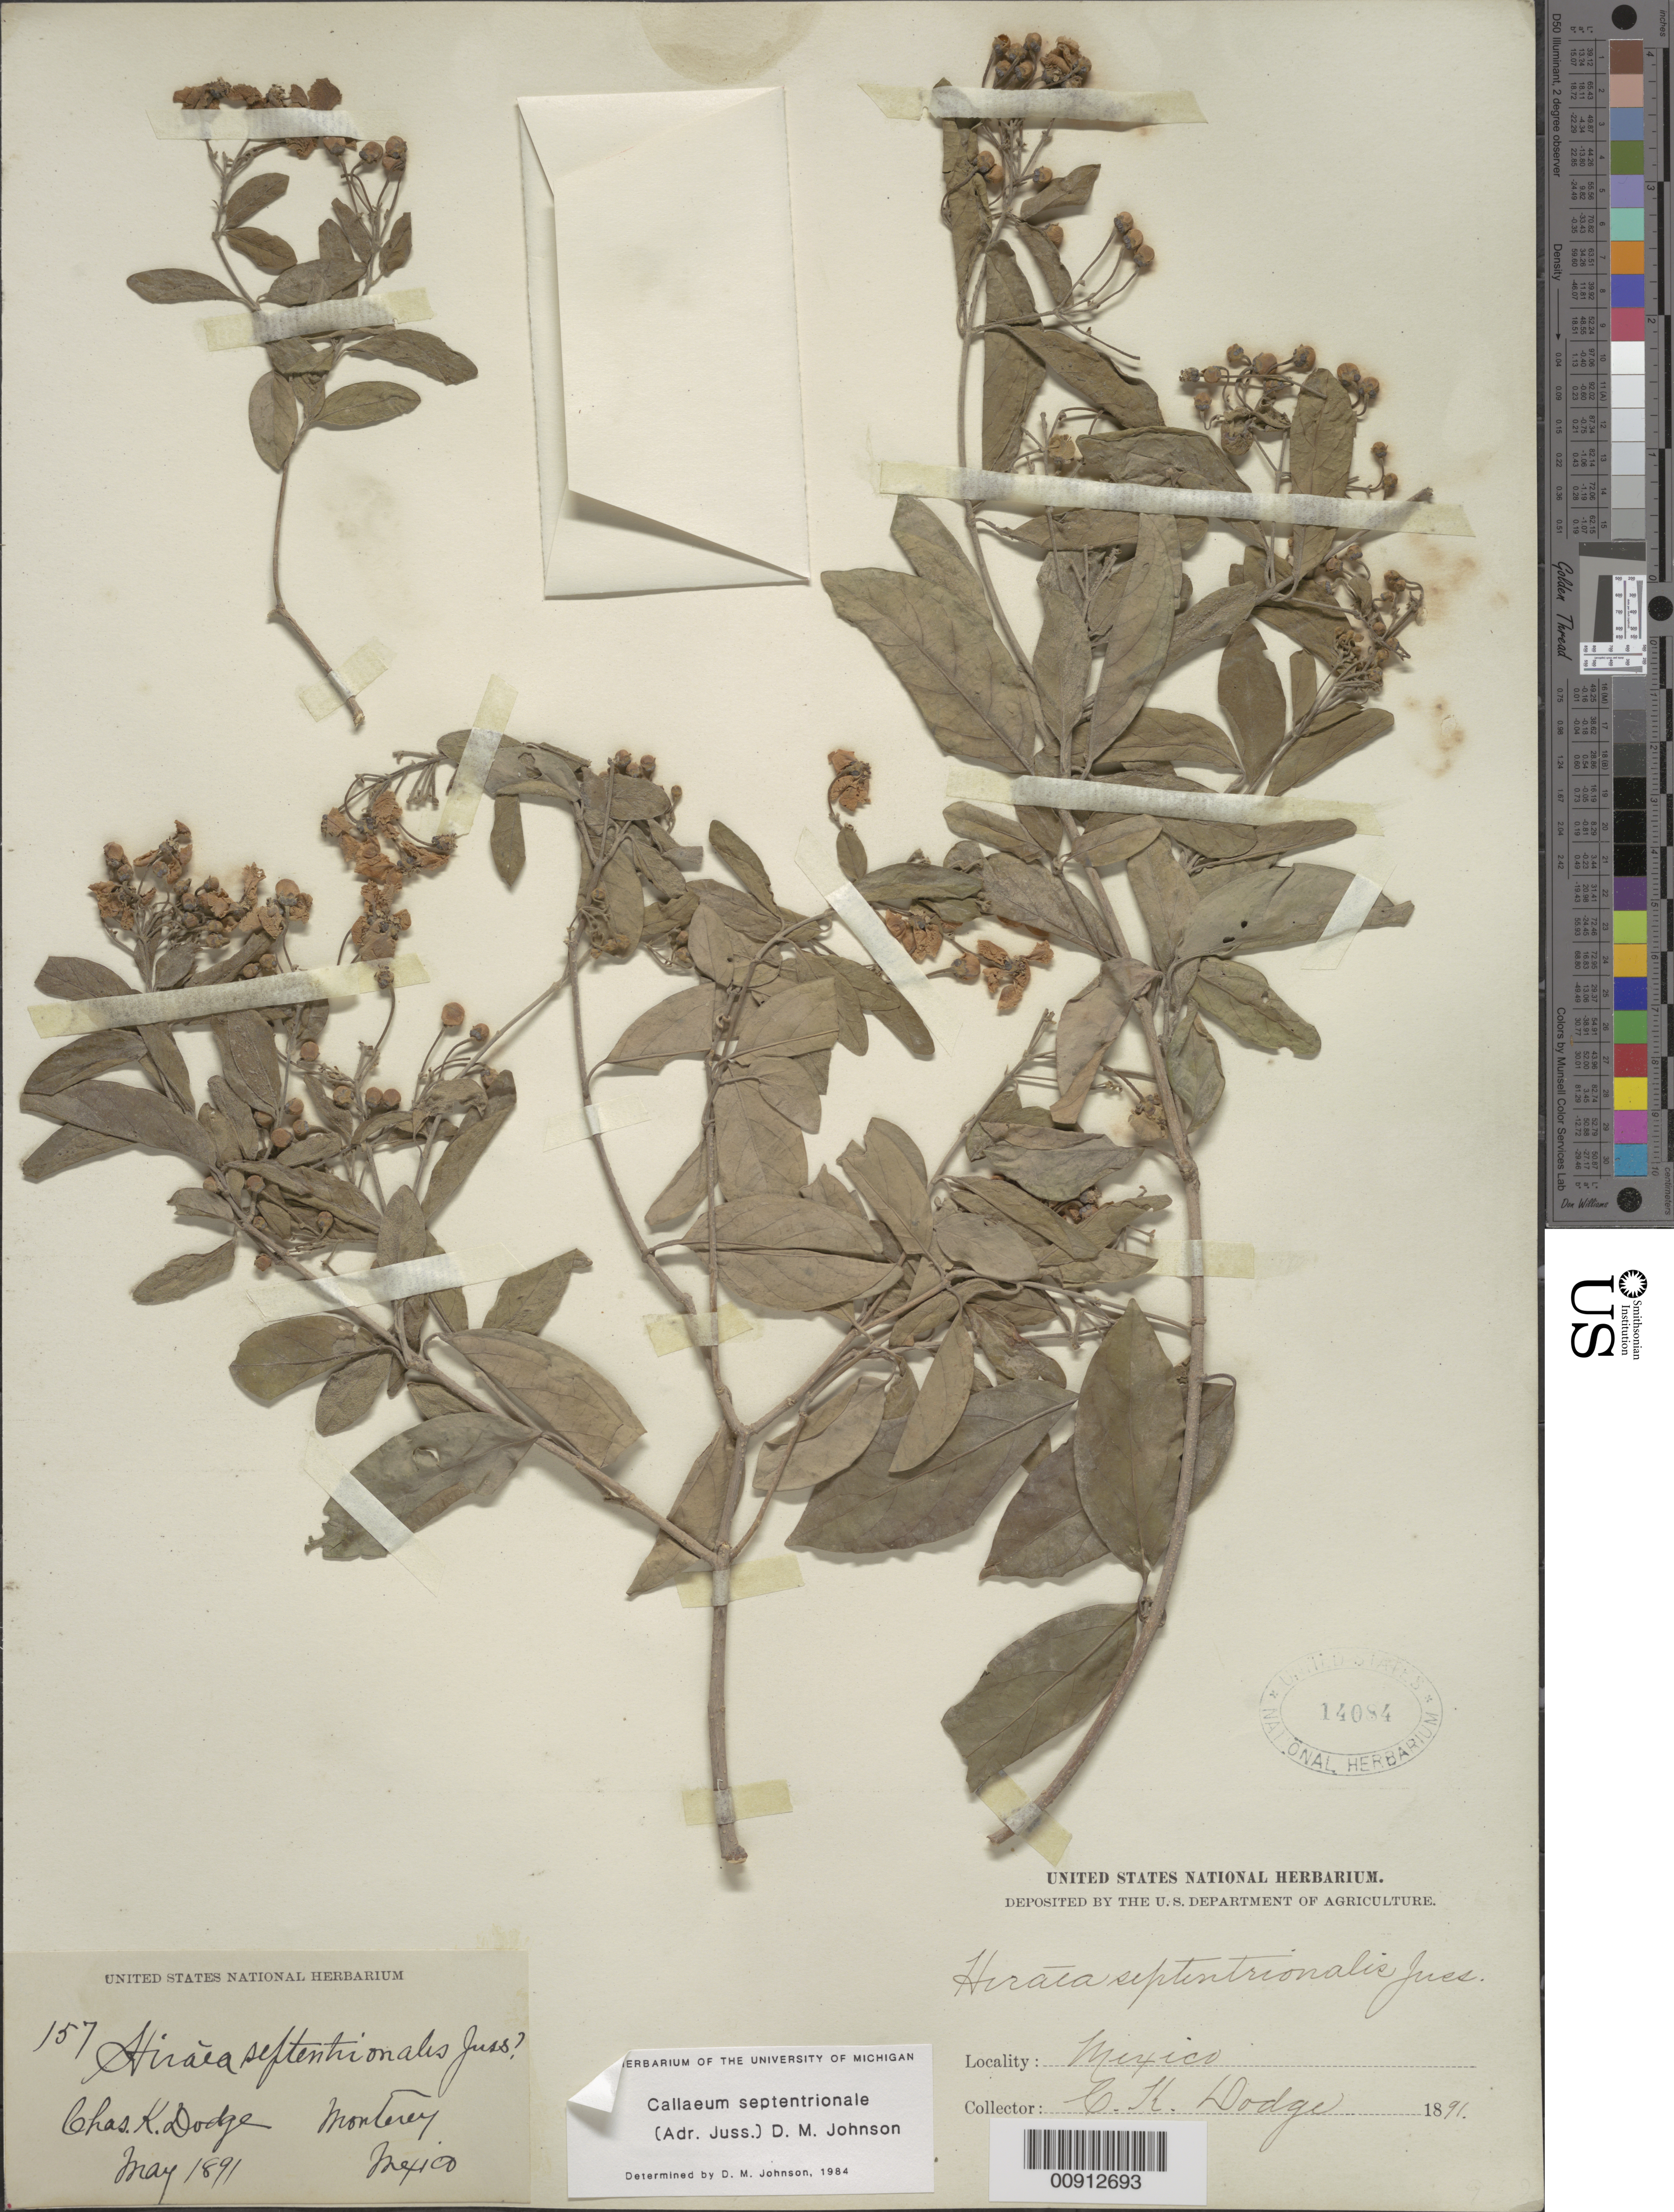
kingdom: Plantae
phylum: Tracheophyta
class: Magnoliopsida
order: Malpighiales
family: Malpighiaceae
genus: Callaeum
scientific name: Callaeum septentrionale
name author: (A. Juss.) D.M. Johnson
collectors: C. Dodge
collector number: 157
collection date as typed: May 1891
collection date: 1891-05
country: Mexico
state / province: Nuevo León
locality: Monterrey, Nuevo León.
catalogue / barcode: US 14084